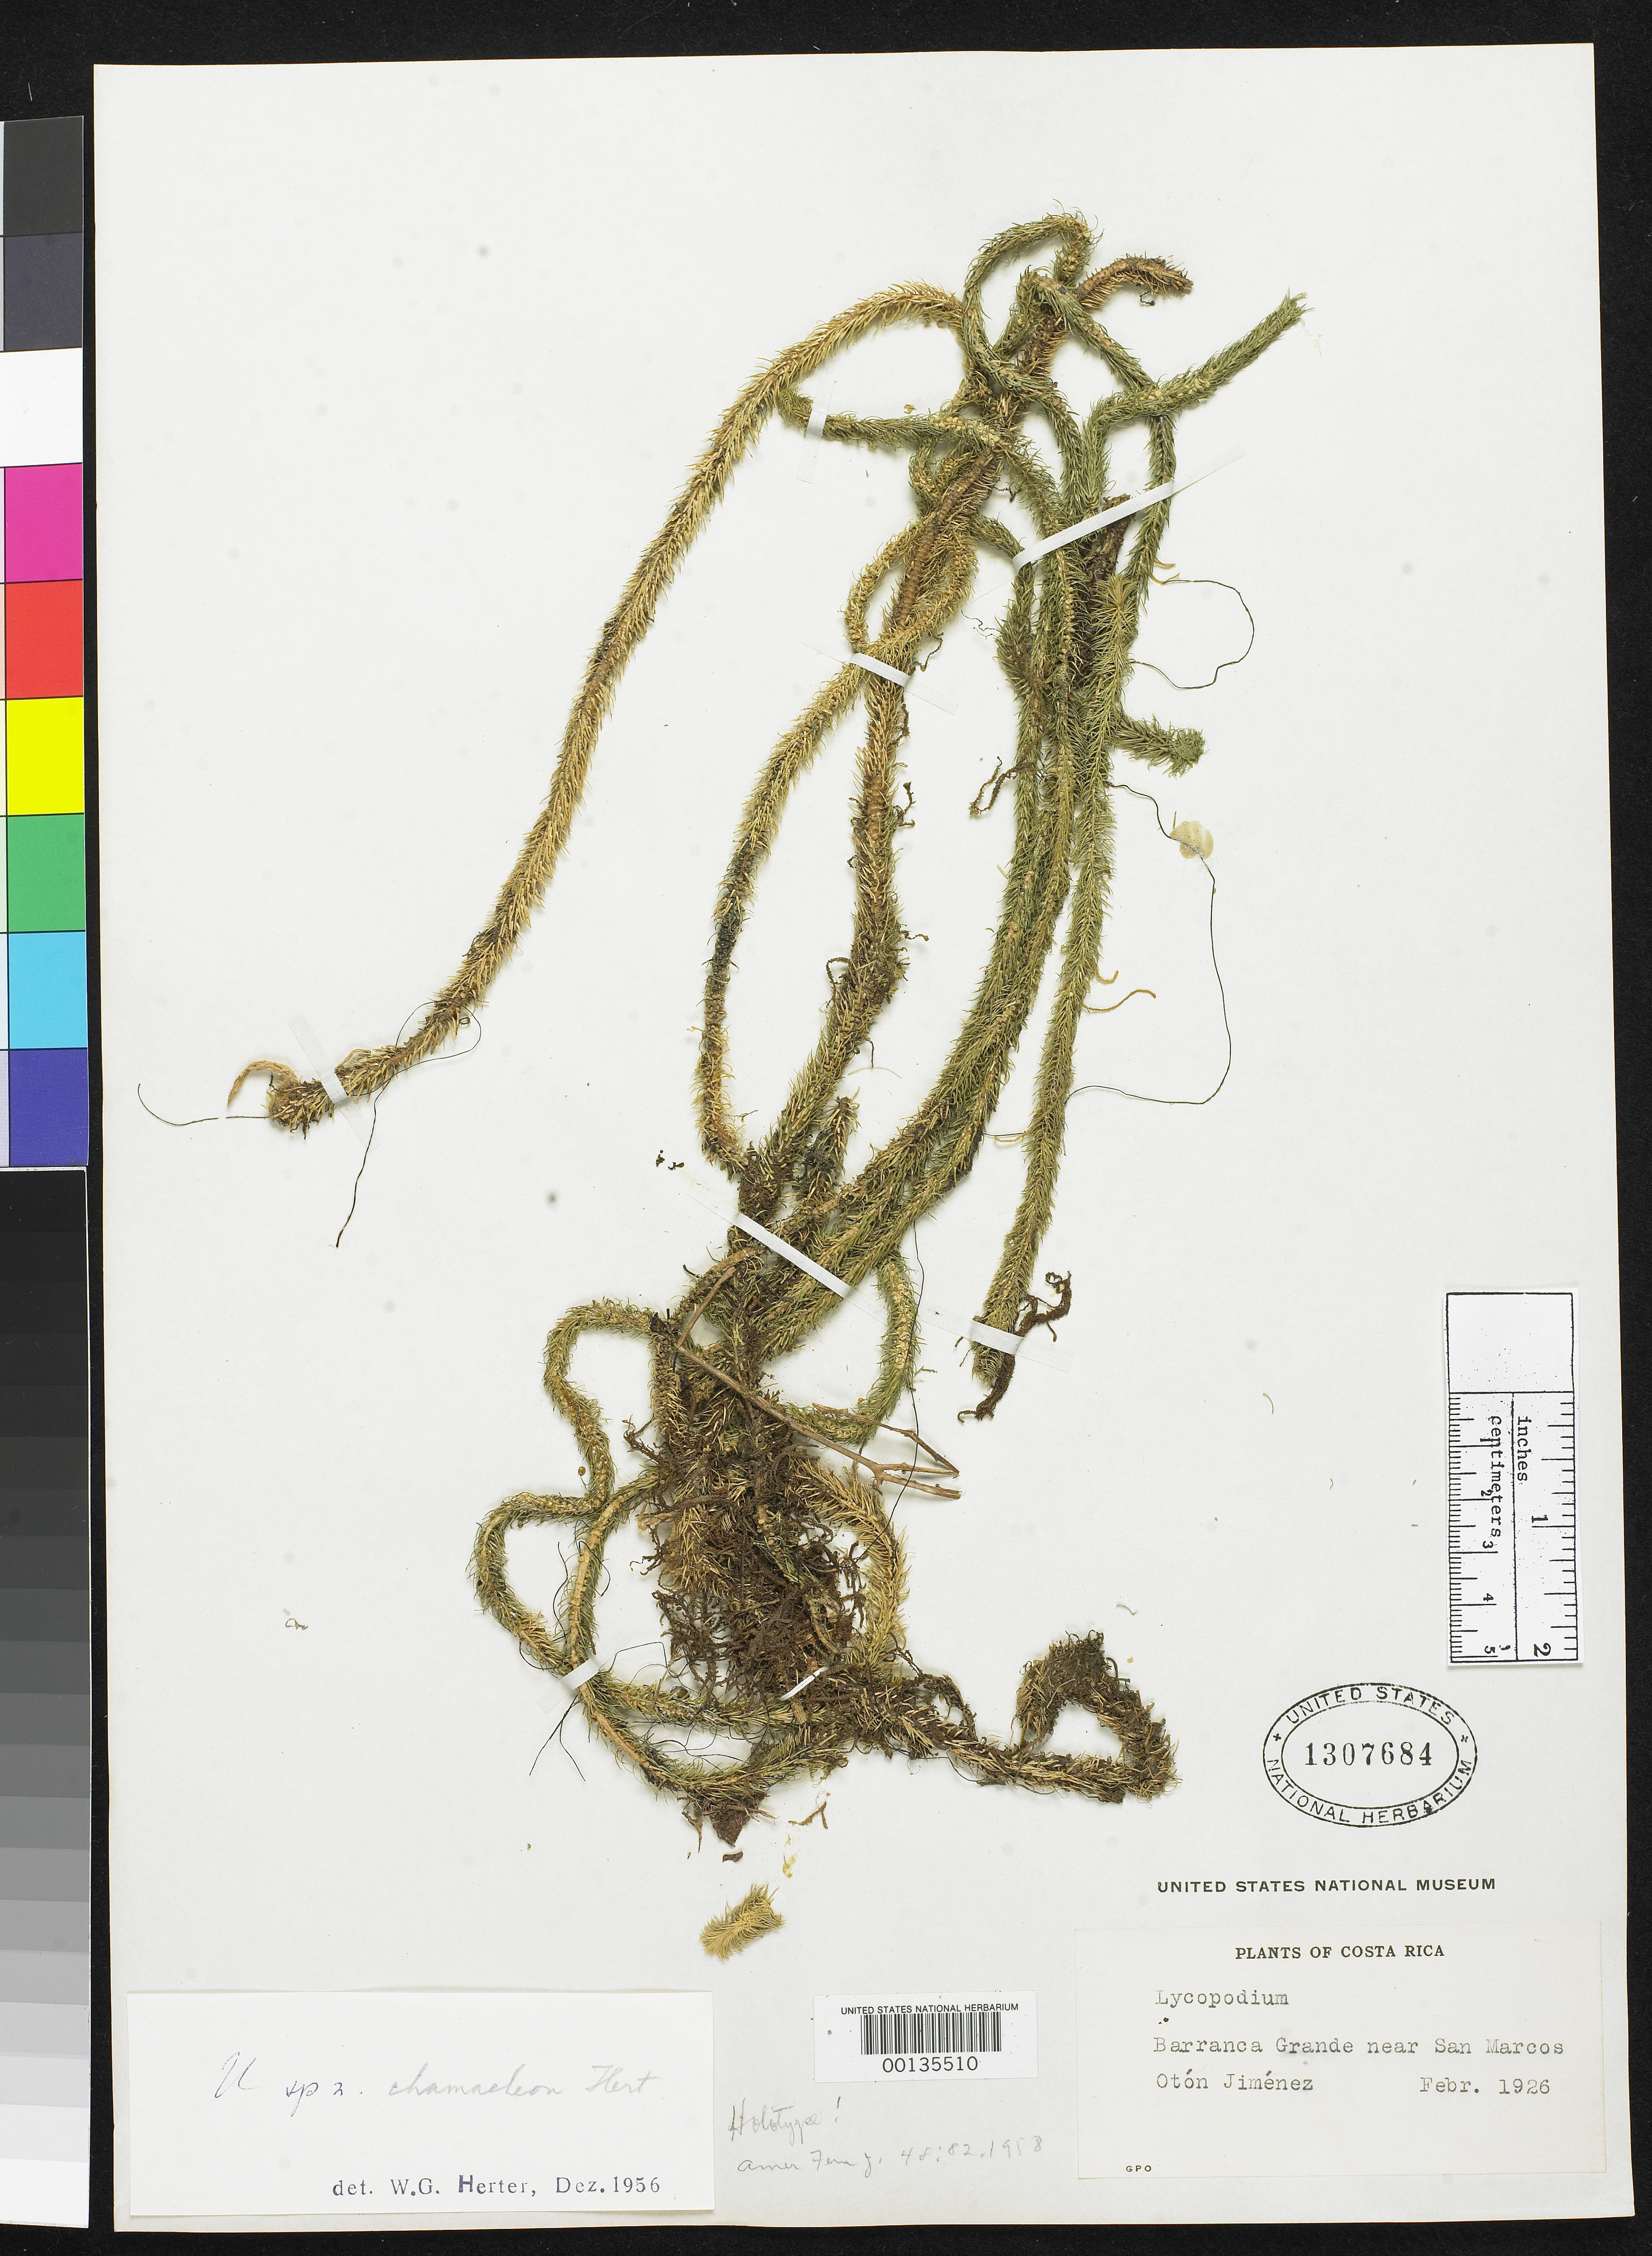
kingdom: Plantae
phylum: Tracheophyta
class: Lycopodiopsida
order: Lycopodiales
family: Lycopodiaceae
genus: Urostachys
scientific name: Urostachys chamaeleon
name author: Herter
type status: Holotype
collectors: O. Jiménez L.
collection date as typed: Feb 1926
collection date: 1926-02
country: Costa Rica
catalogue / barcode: US 1307684